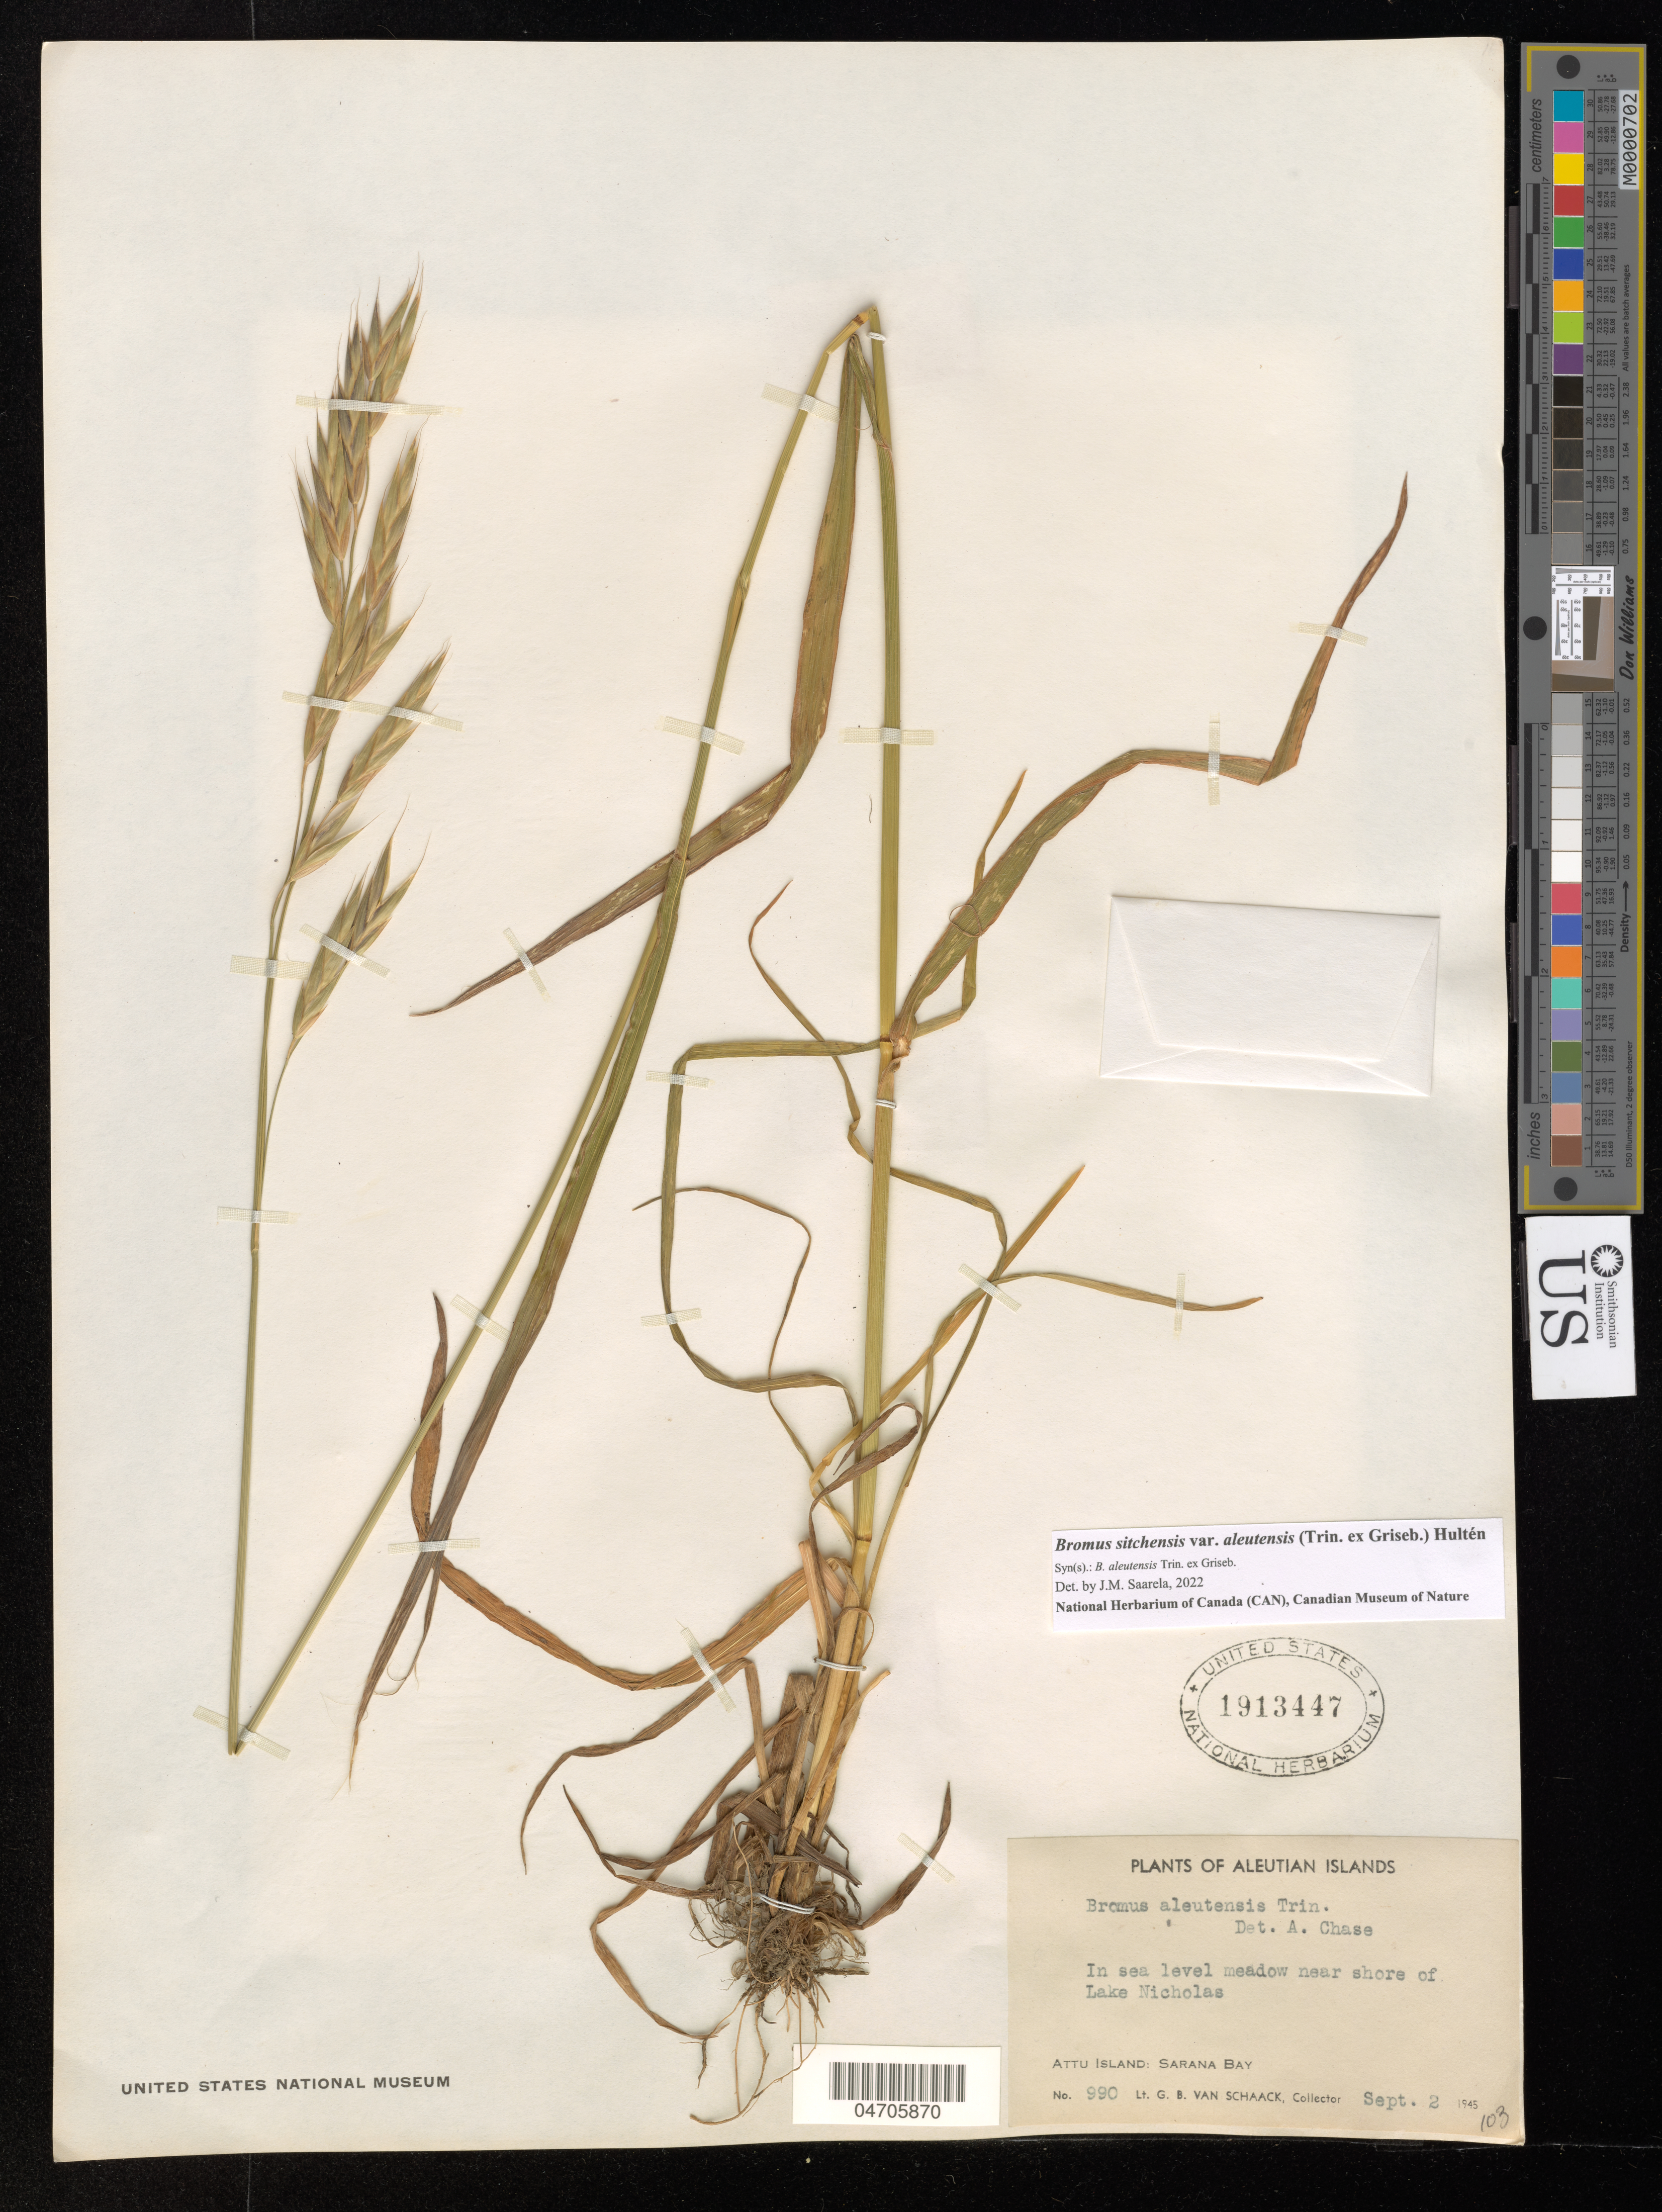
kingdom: Plantae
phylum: Tracheophyta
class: Liliopsida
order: Poales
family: Poaceae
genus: Bromus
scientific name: Bromus aleutensis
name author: Trin. ex Griseb. in Ledeb.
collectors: G. Van Schaack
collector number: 990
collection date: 1945-09-02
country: United States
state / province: Alaska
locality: Aleutian Islands. In sea level meadow near shore of Lake Nicholas. Attu Island: Sarana Bay.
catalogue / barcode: US 1913447